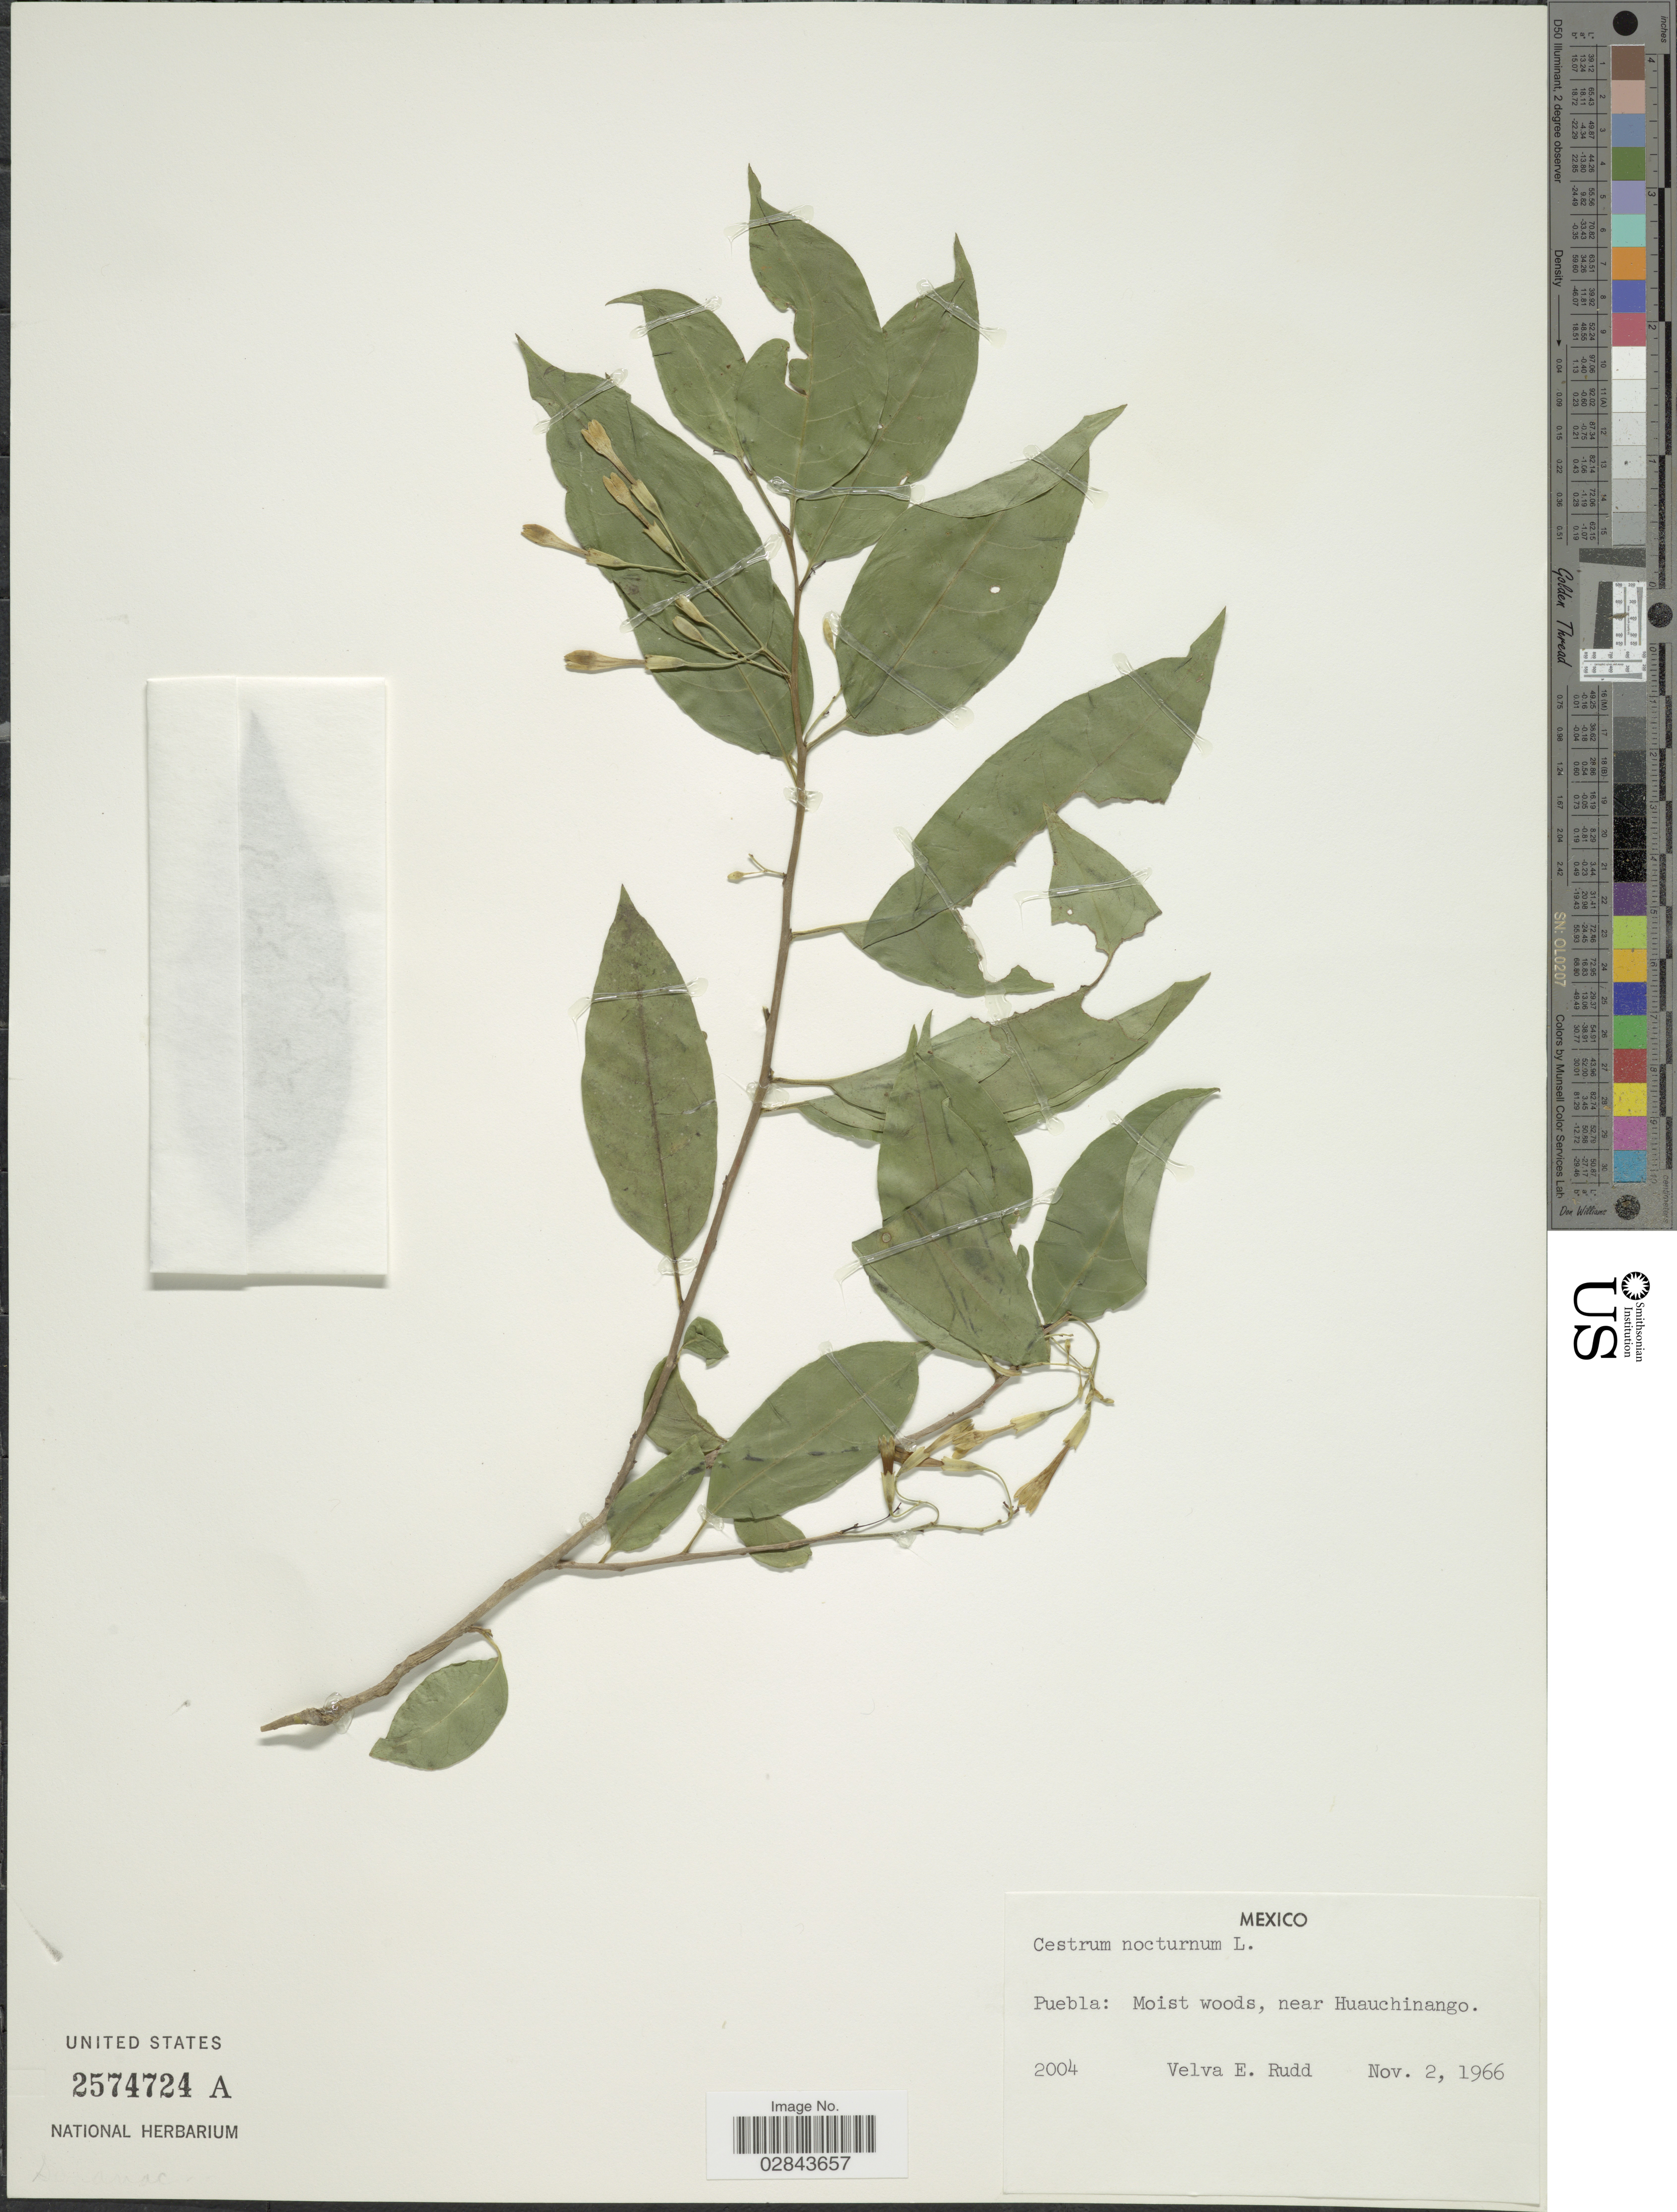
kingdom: Plantae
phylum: Tracheophyta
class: Magnoliopsida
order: Solanales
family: Solanaceae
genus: Cestrum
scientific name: Cestrum nocturnum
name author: L.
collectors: V. E. Rudd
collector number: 2004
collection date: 1966-11-02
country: Mexico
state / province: Puebla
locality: Near Huauchinango.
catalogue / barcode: US 2574724A